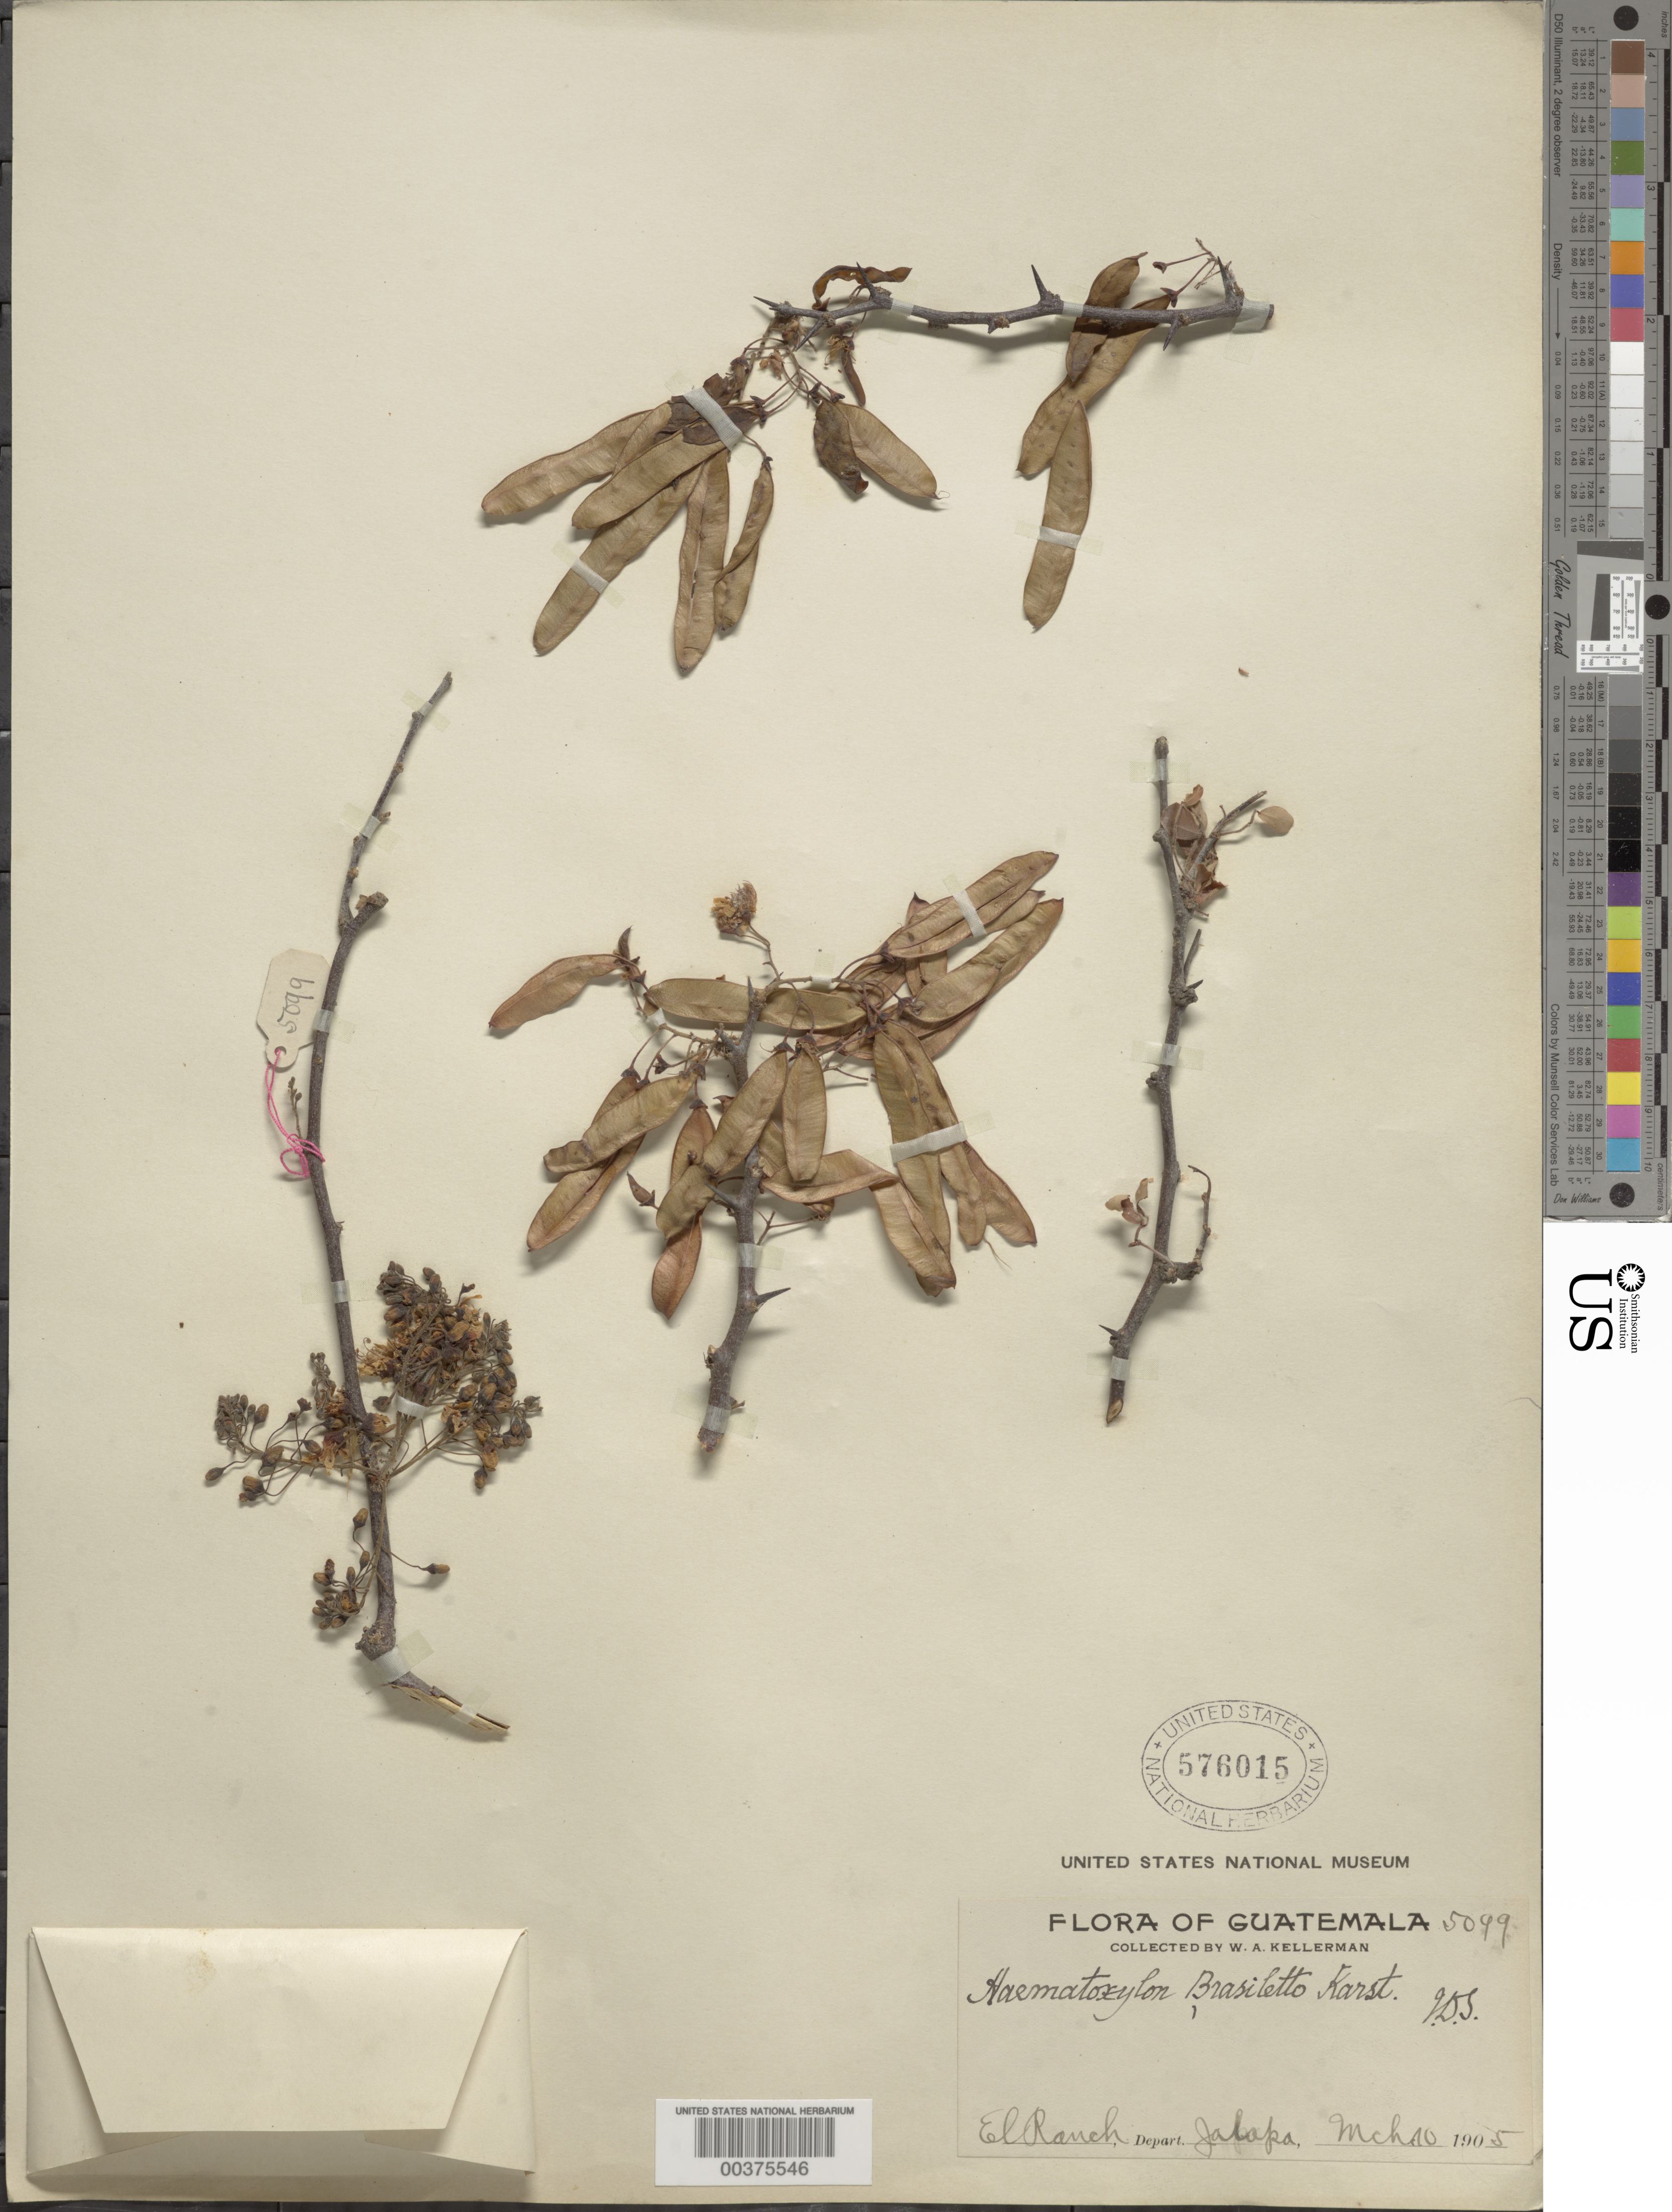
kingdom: Plantae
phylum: Tracheophyta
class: Magnoliopsida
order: Fabales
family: Fabaceae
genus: Haematoxylum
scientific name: Haematoxylum brasiletto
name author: H. Karst.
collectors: W. A. Kellerman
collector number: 5099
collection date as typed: Mar 1905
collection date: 1905-03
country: Guatemala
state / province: Jalapa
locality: El Rancho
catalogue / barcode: US 576015